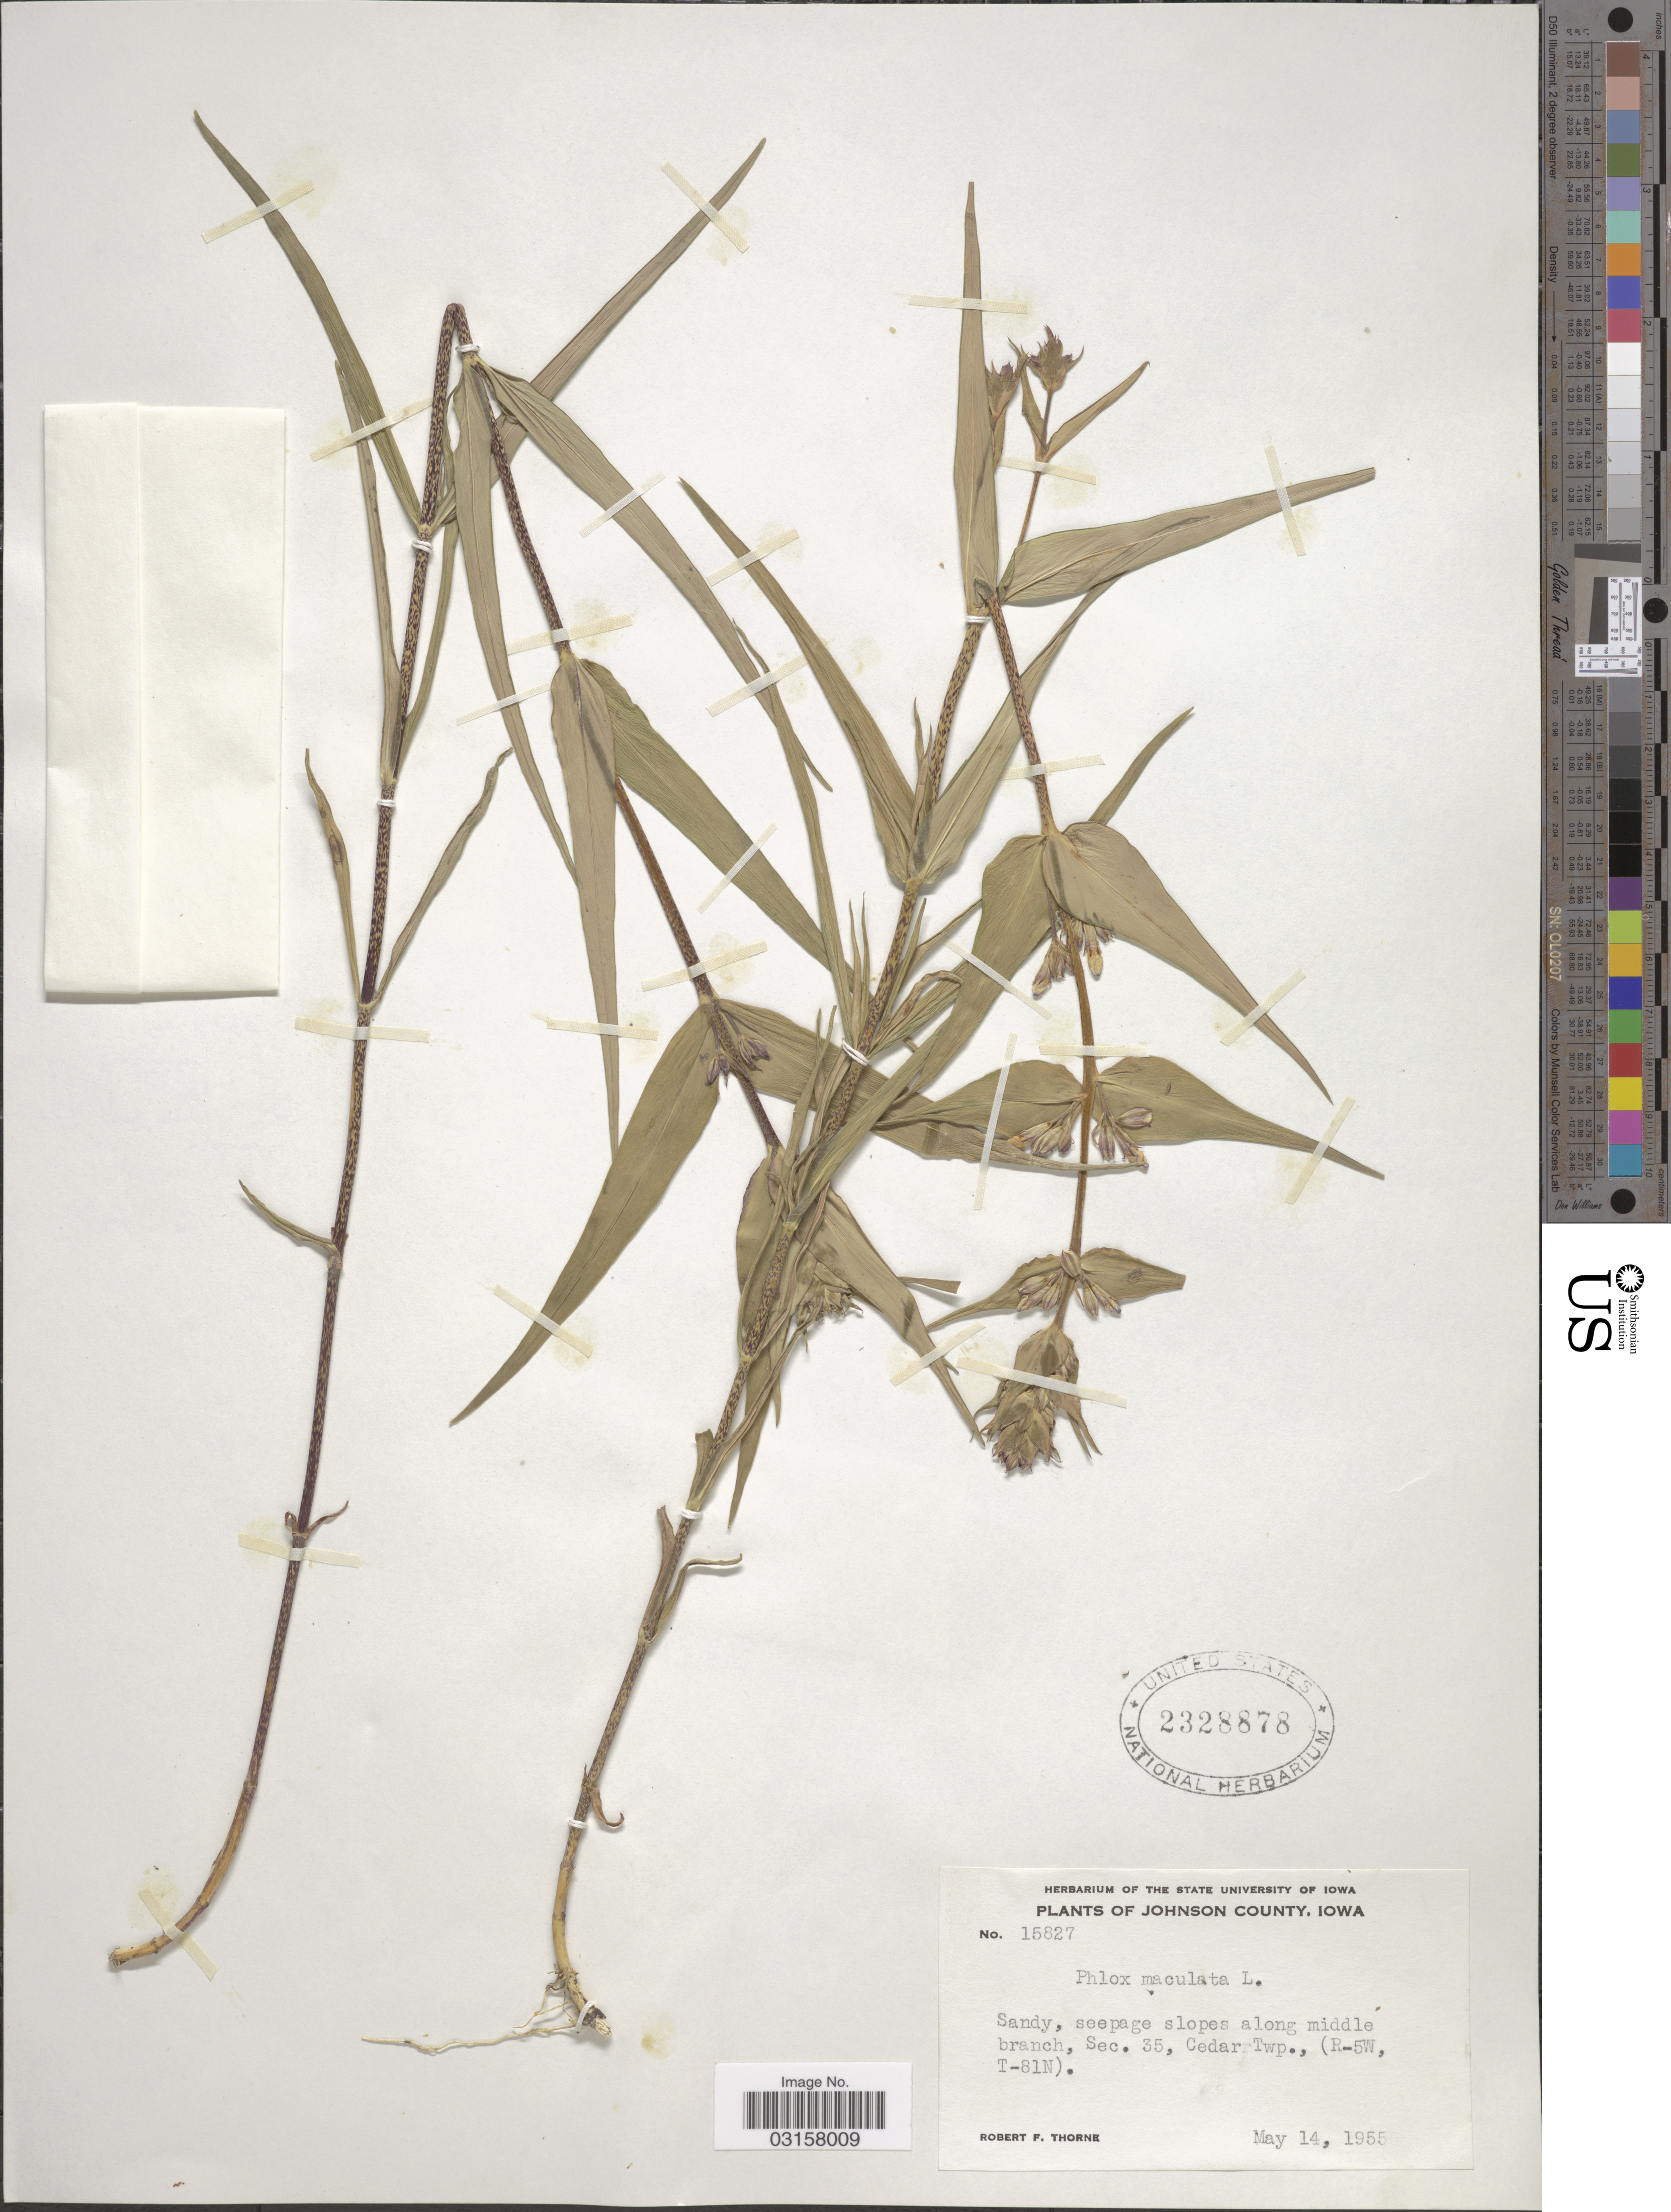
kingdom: Plantae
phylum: Tracheophyta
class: Magnoliopsida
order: Ericales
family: Polemoniaceae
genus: Phlox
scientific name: Phlox maculata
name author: L.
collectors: R. F. Thorne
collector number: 15827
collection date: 1955-05-14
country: United States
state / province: Iowa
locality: Johnston County. seepage slopes along middle branch, Sec. 35, Cedar Twp., (R-5W, T-81N).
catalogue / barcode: US 2328878